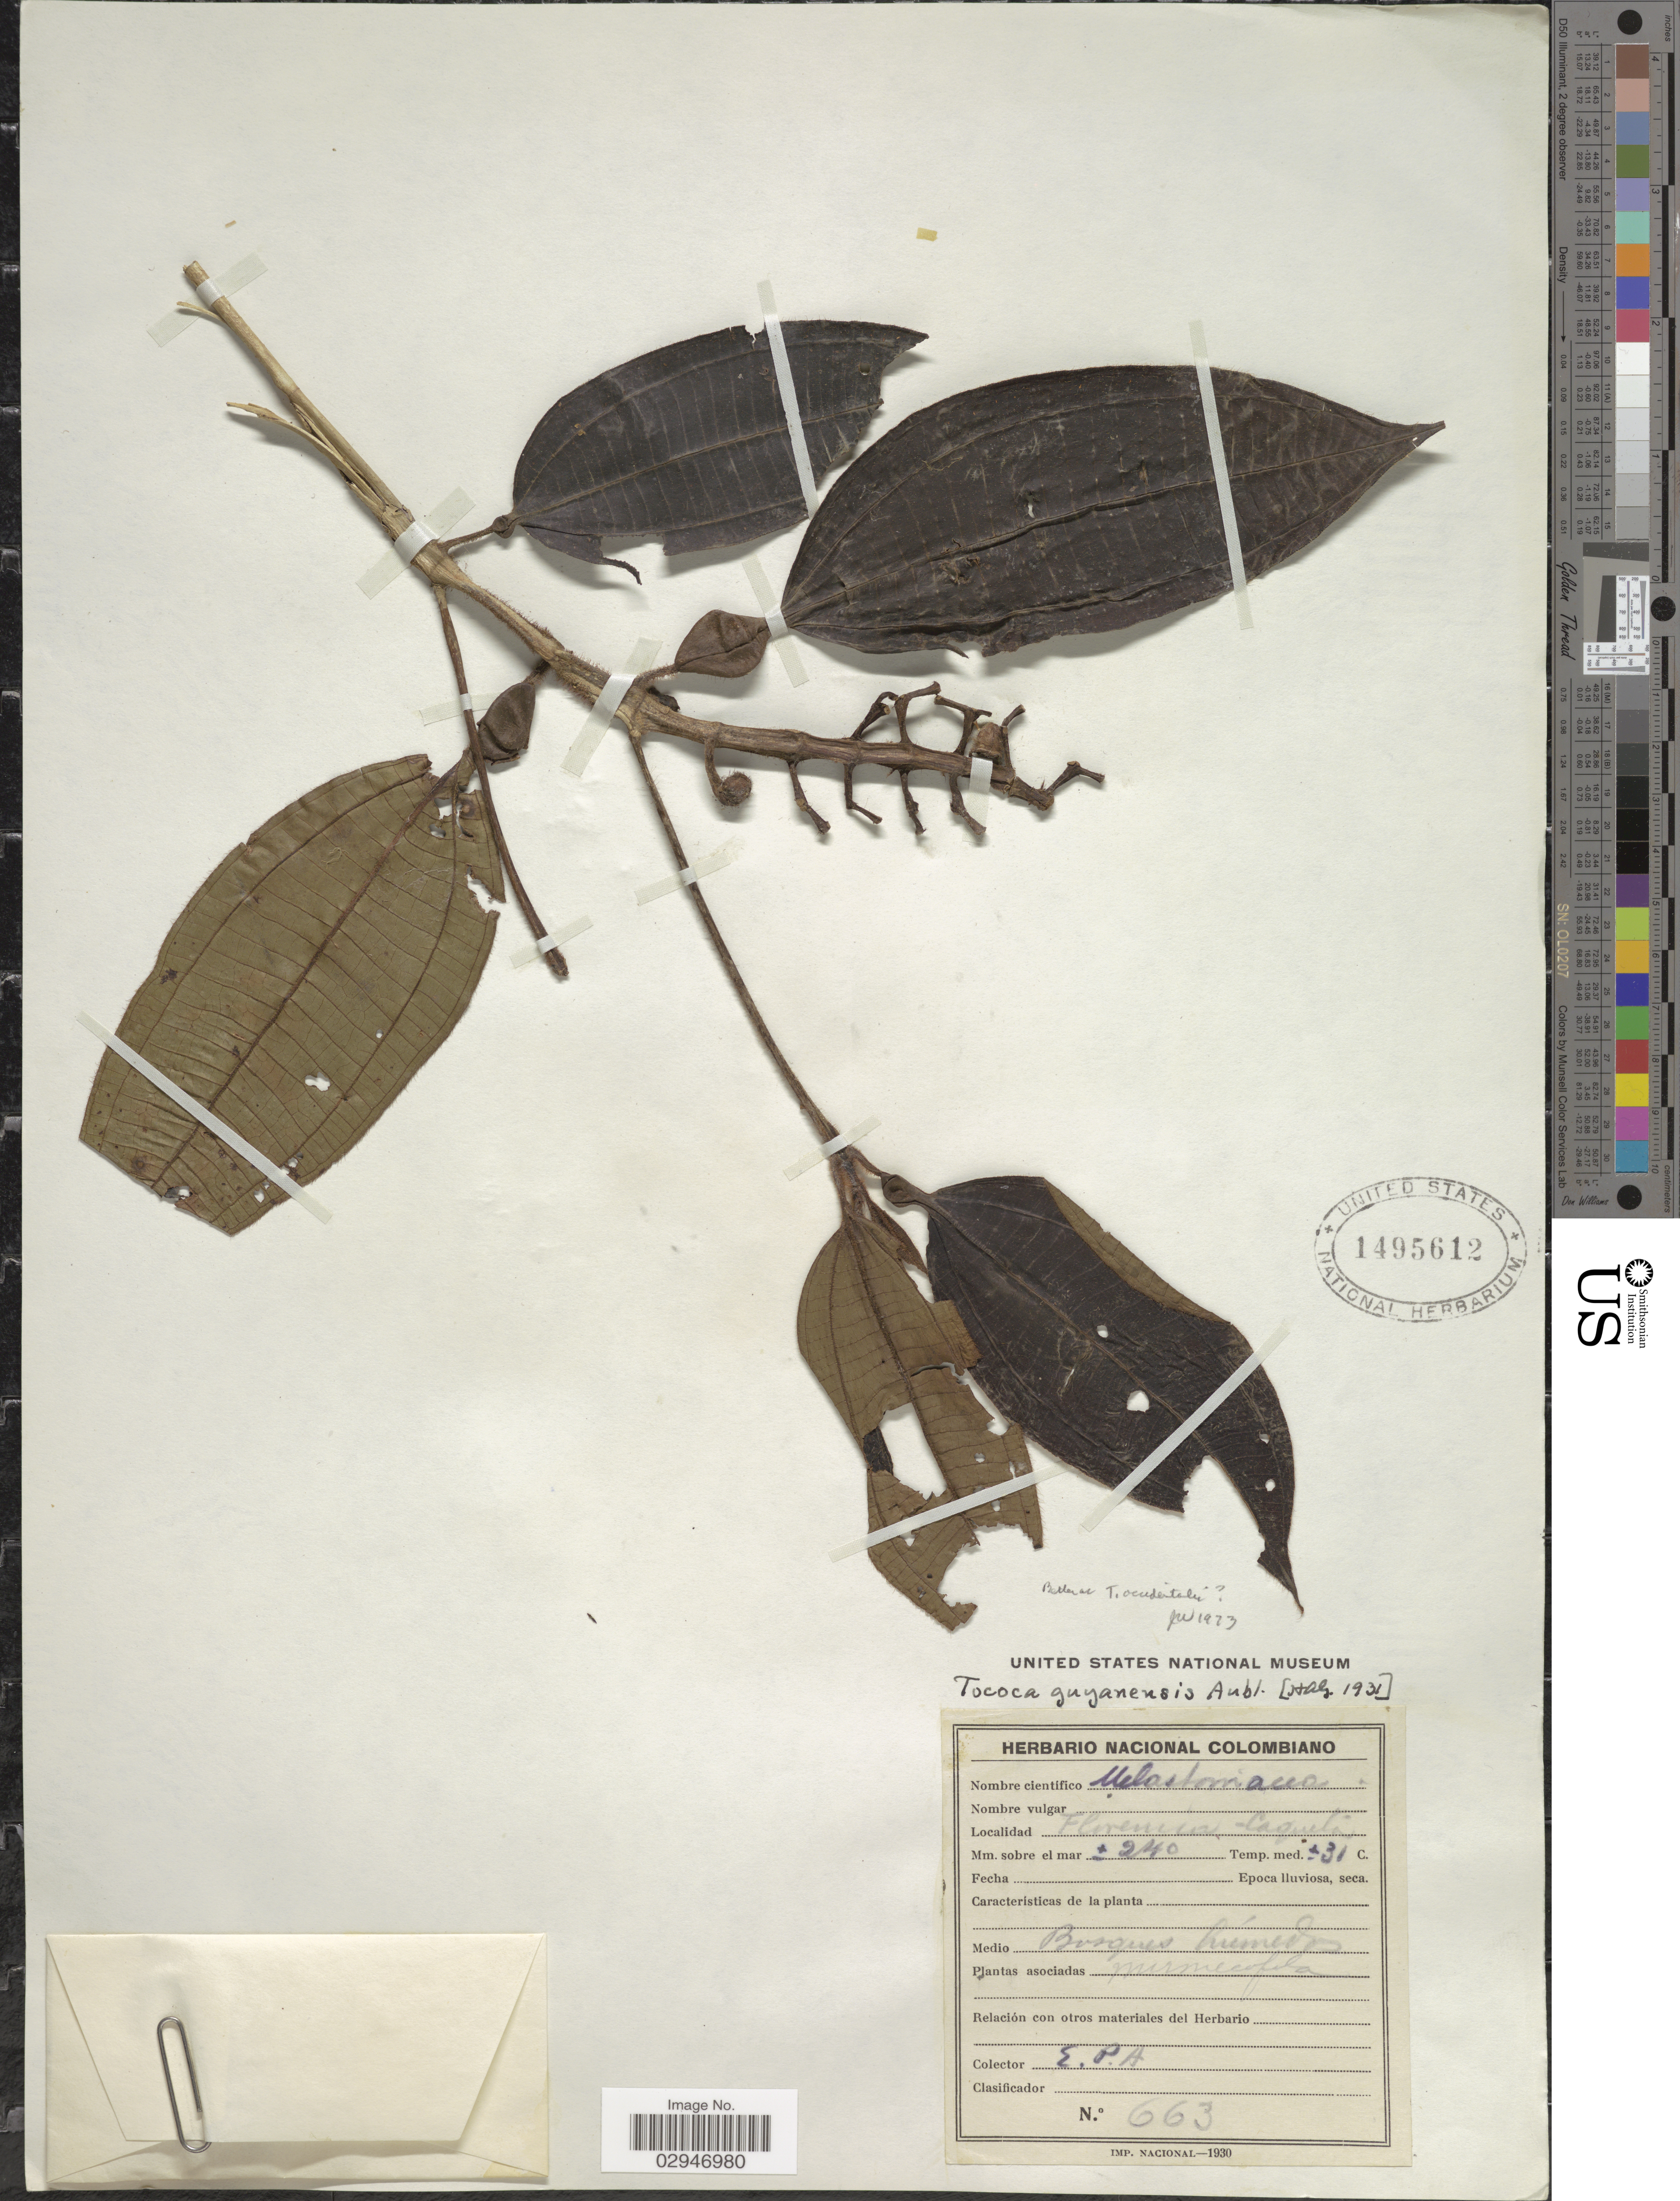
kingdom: Plantae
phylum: Tracheophyta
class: Magnoliopsida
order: Myrtales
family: Melastomataceae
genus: Tococa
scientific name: Tococa occidentalis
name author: Naudin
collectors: E. Pérez Arbeláez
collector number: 663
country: Colombia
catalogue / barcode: US 1495612